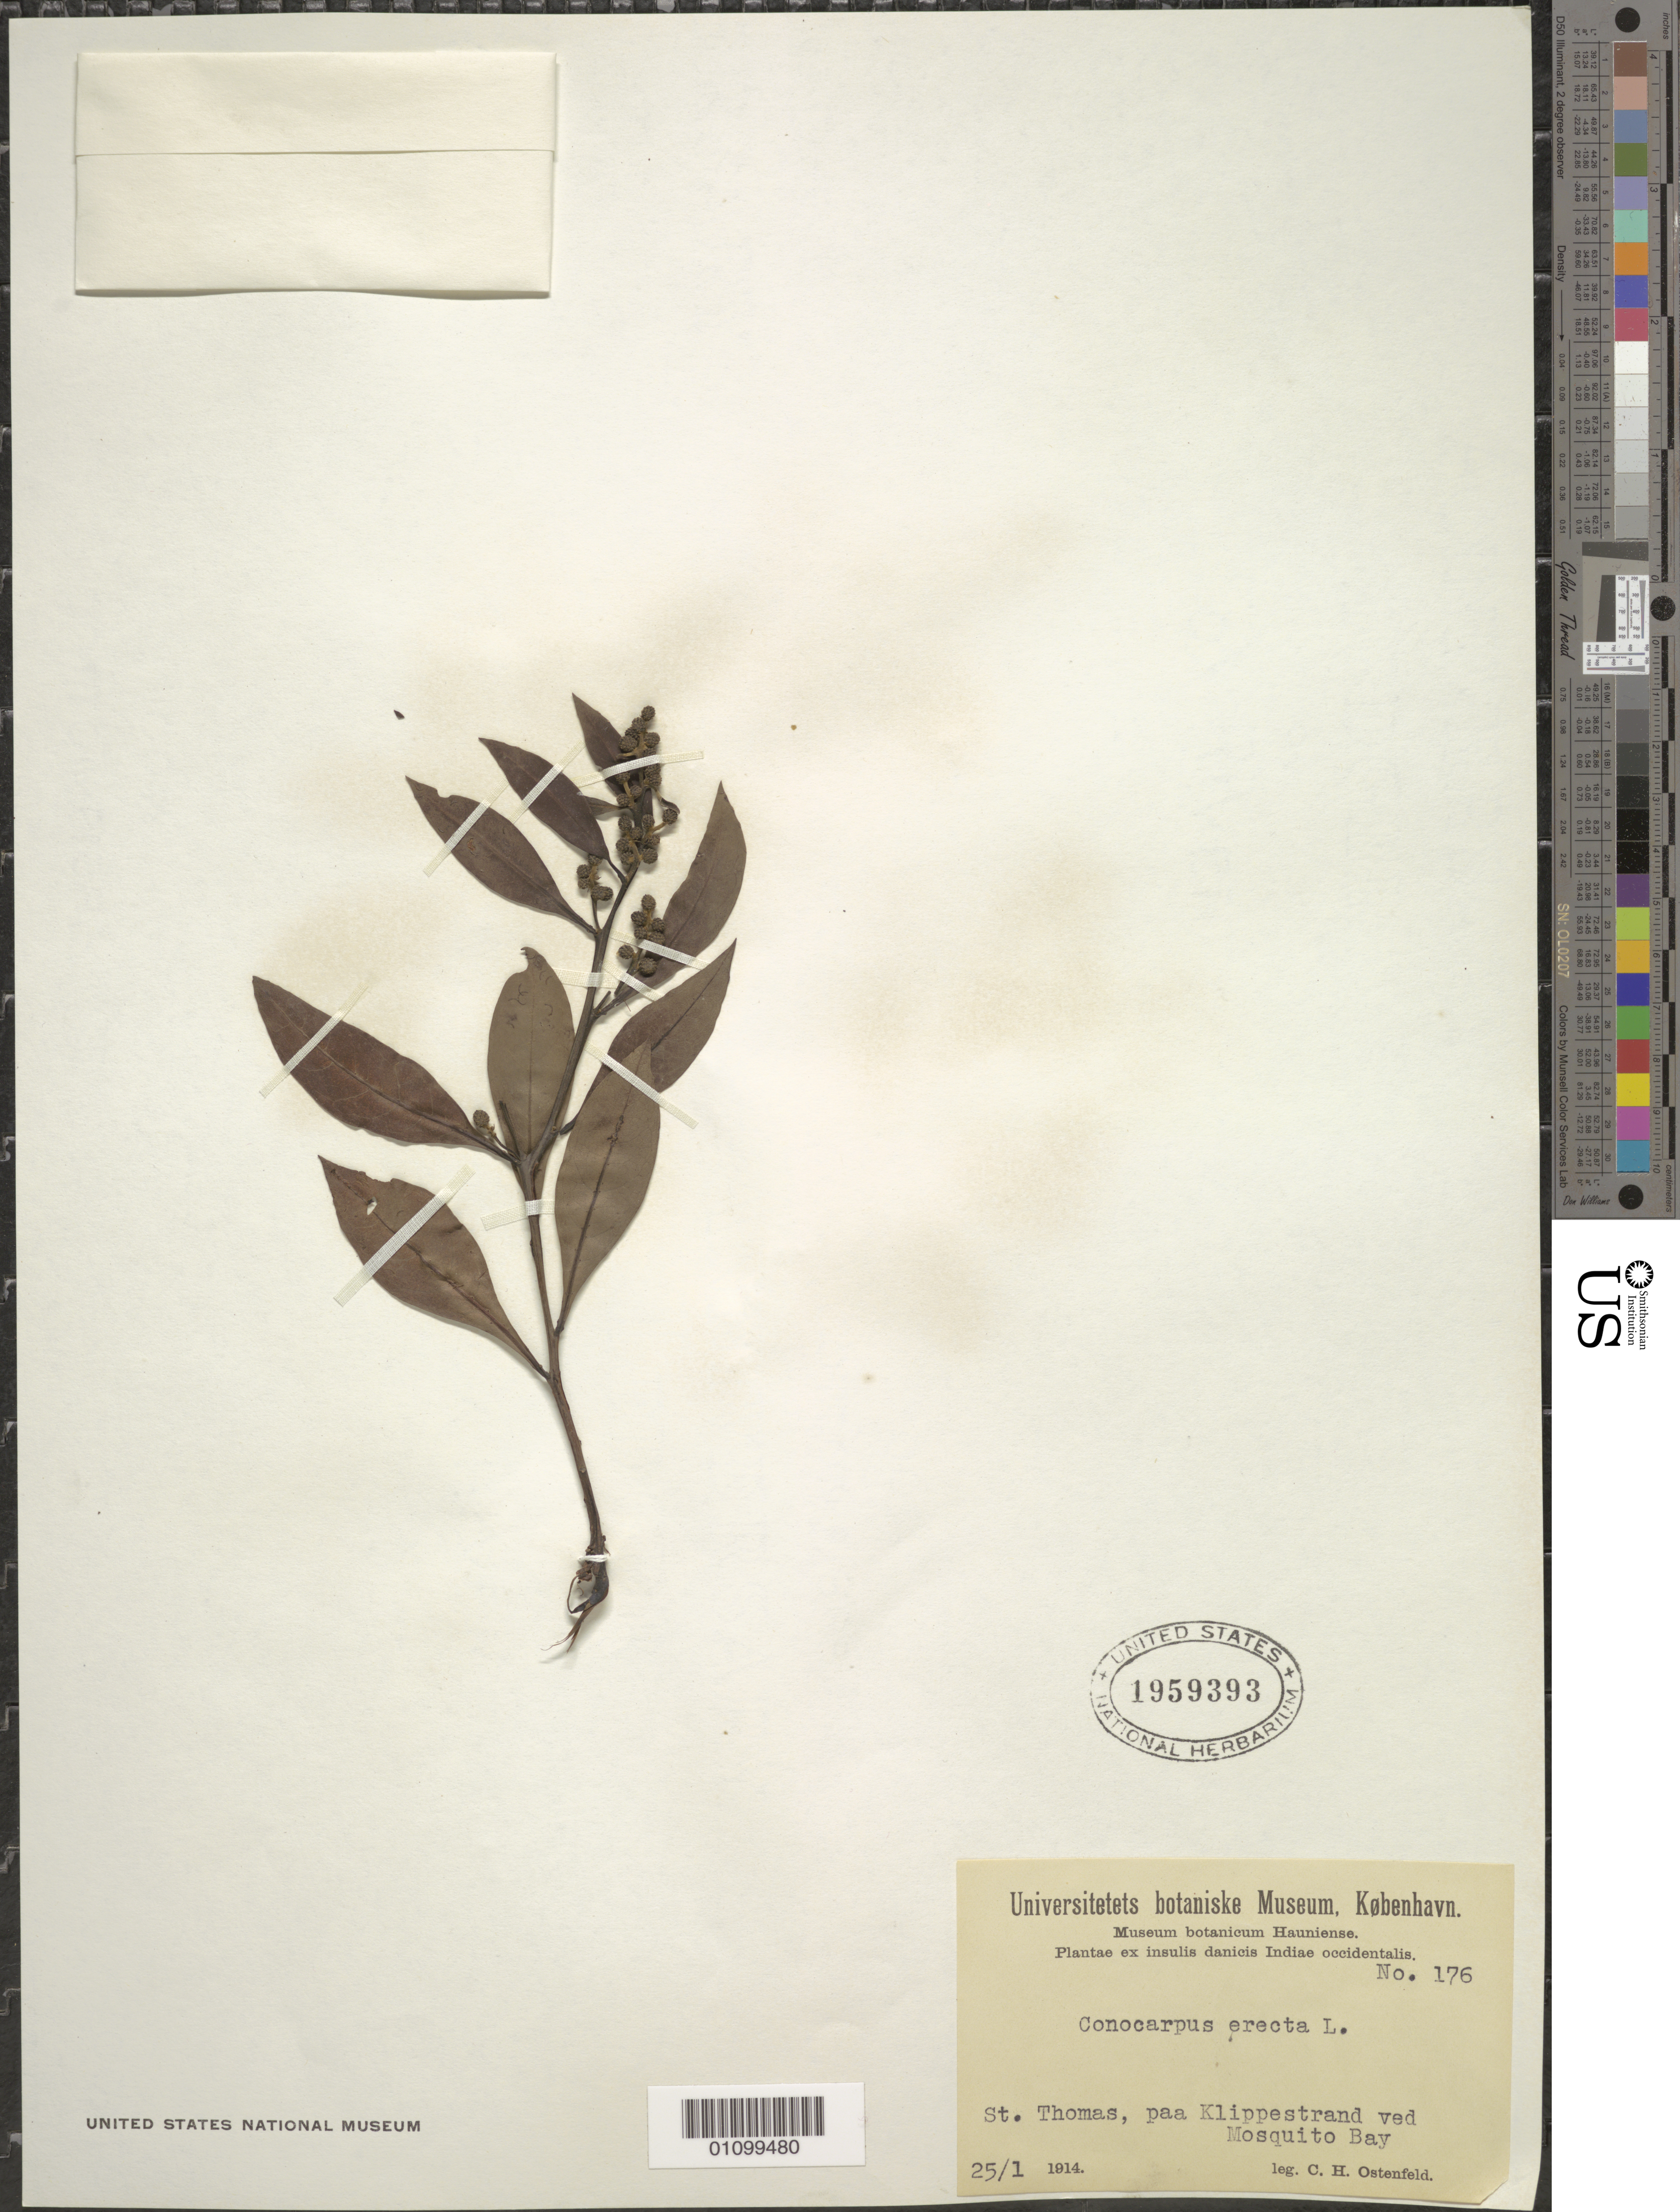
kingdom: Plantae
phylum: Tracheophyta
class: Magnoliopsida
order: Myrtales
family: Combretaceae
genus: Conocarpus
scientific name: Conocarpus erectus var. erectus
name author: L.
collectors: C. Ostenfeld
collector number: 176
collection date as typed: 25 Jan 1914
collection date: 1914-01-25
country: U.S. Virgin Islands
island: St. Thomas I.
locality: paa Klippestrand ved Mosquito Bay.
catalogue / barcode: US 1959393